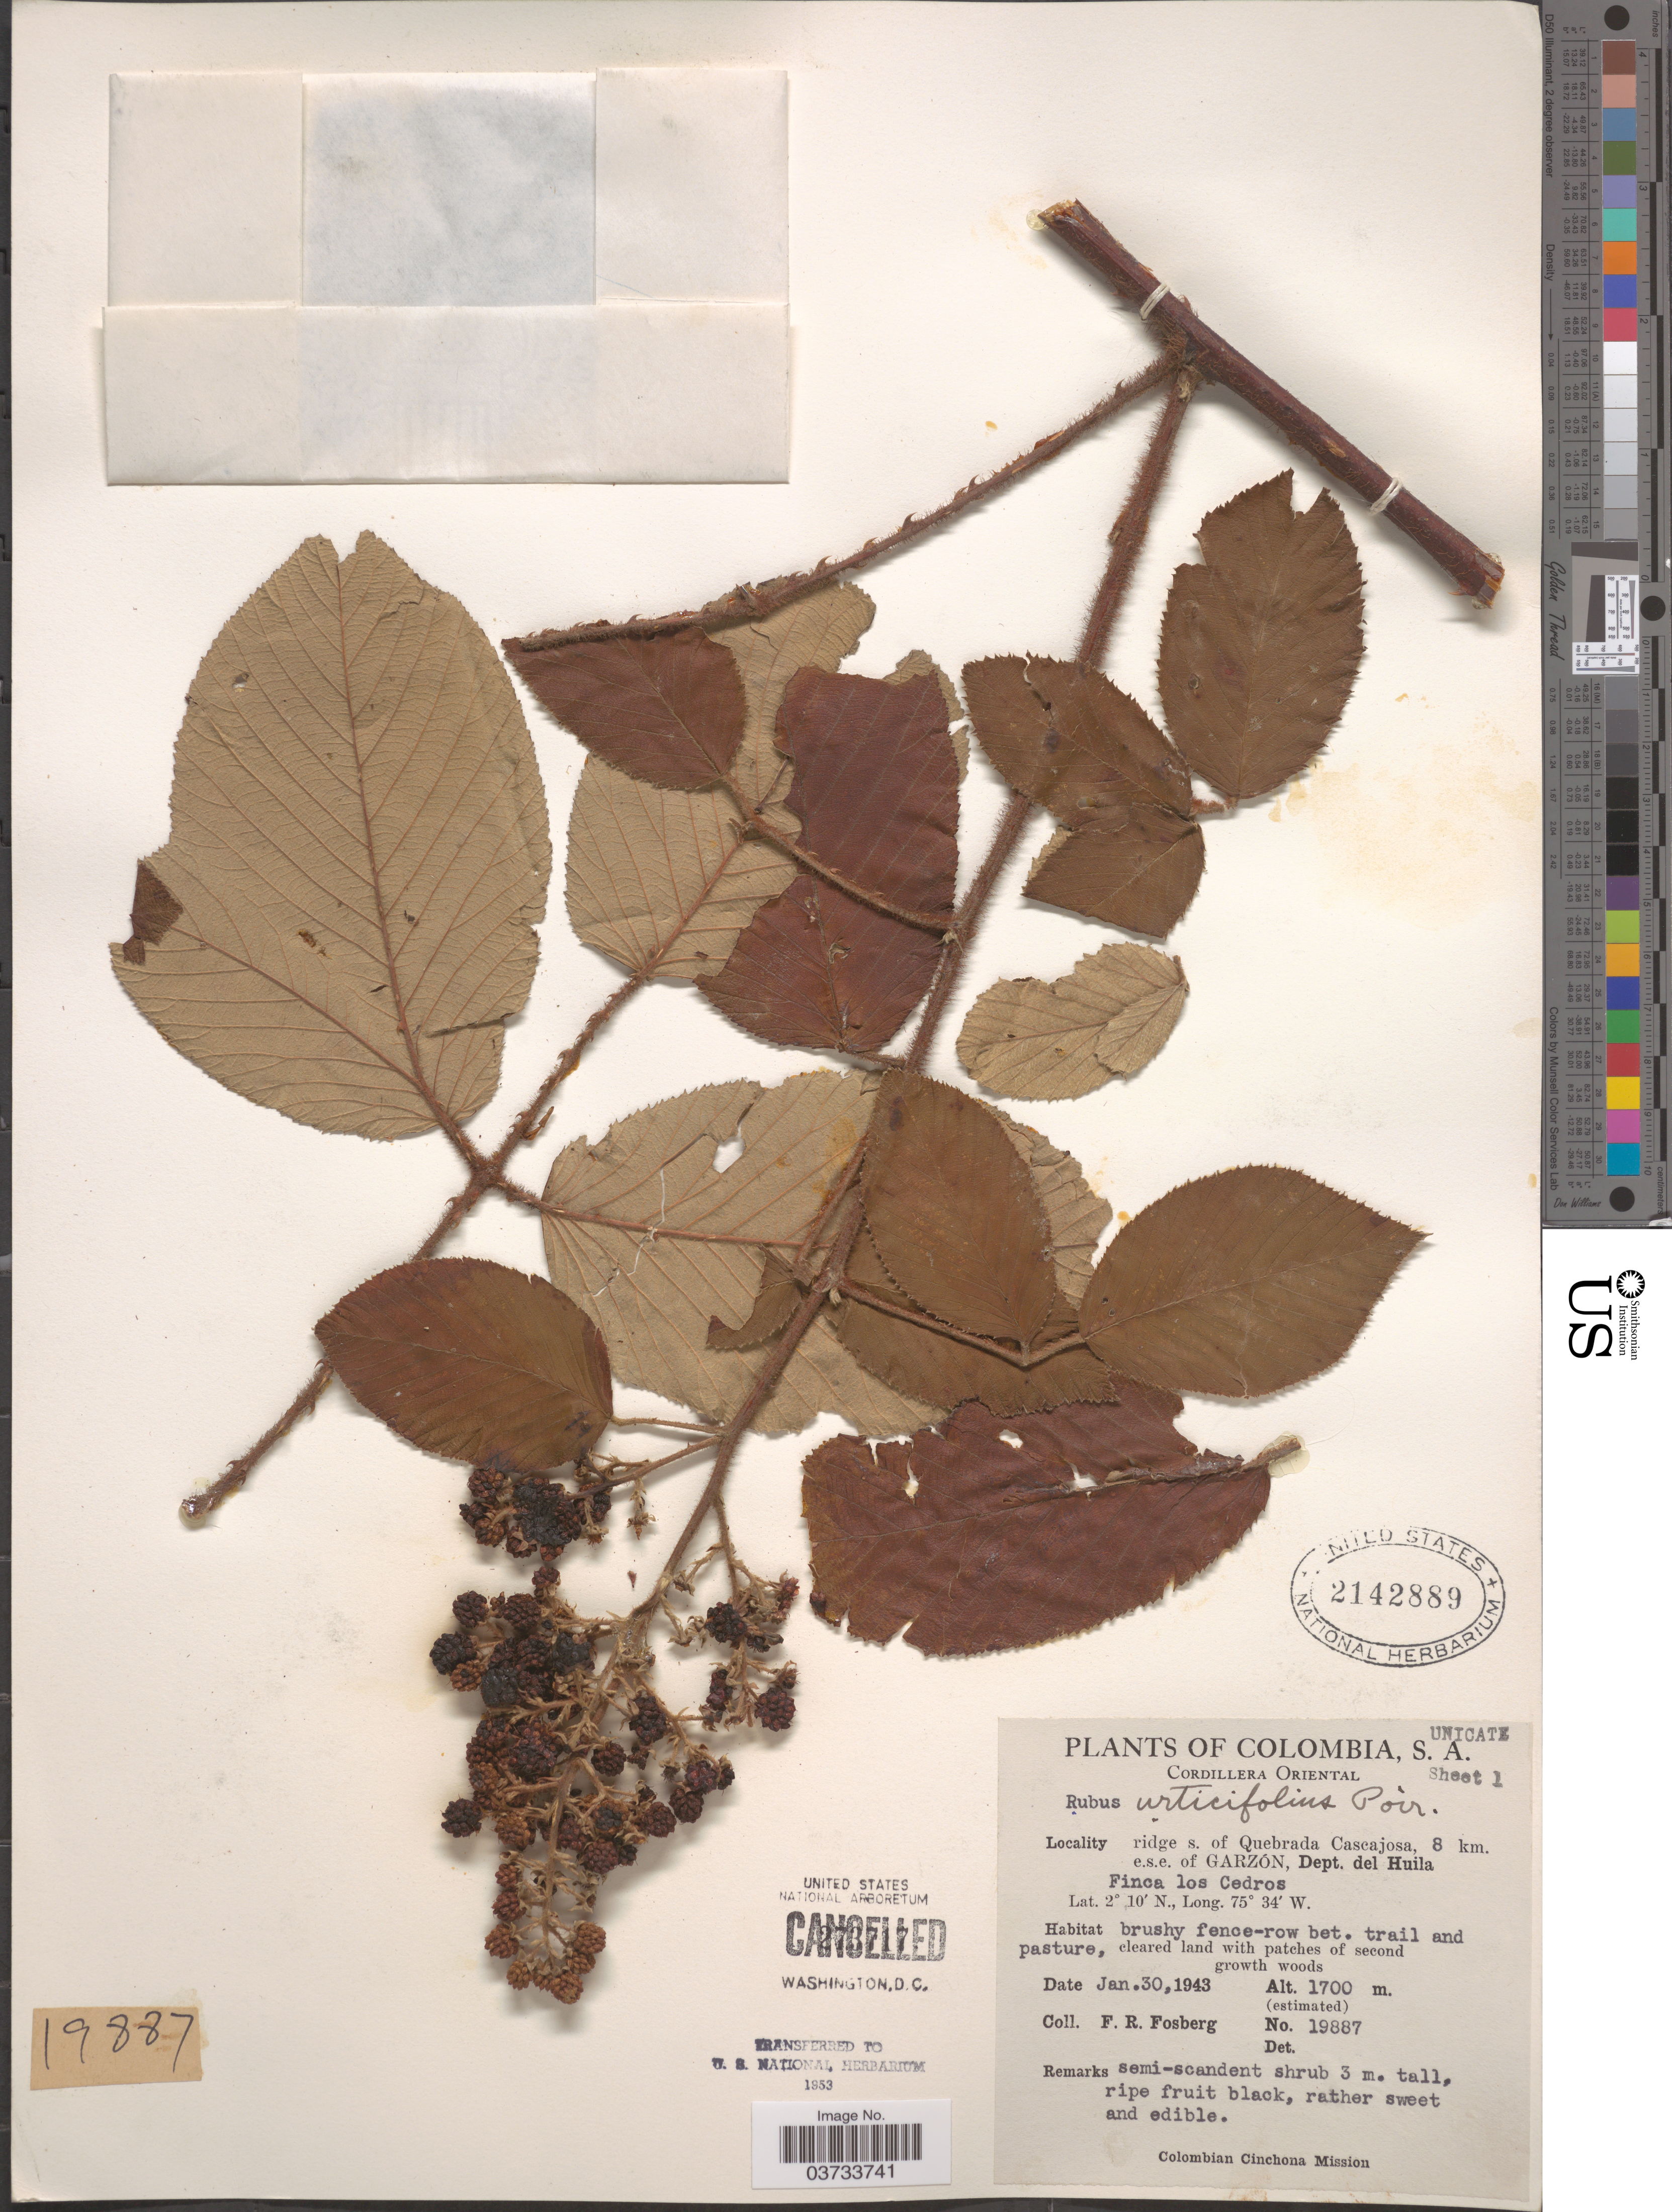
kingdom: Plantae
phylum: Tracheophyta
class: Magnoliopsida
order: Rosales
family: Rosaceae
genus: Rubus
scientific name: Rubus urticifolius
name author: Poir.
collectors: F. R. Fosberg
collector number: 19887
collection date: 1943-01-30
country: Colombia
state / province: Huila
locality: Cordillera Oriental. ride s. of Quebrada Cascajosa, 8 km. e.s.e. of Garzón, Dept. del Huila. Finca los Cedros.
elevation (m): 1700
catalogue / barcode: US 2142889